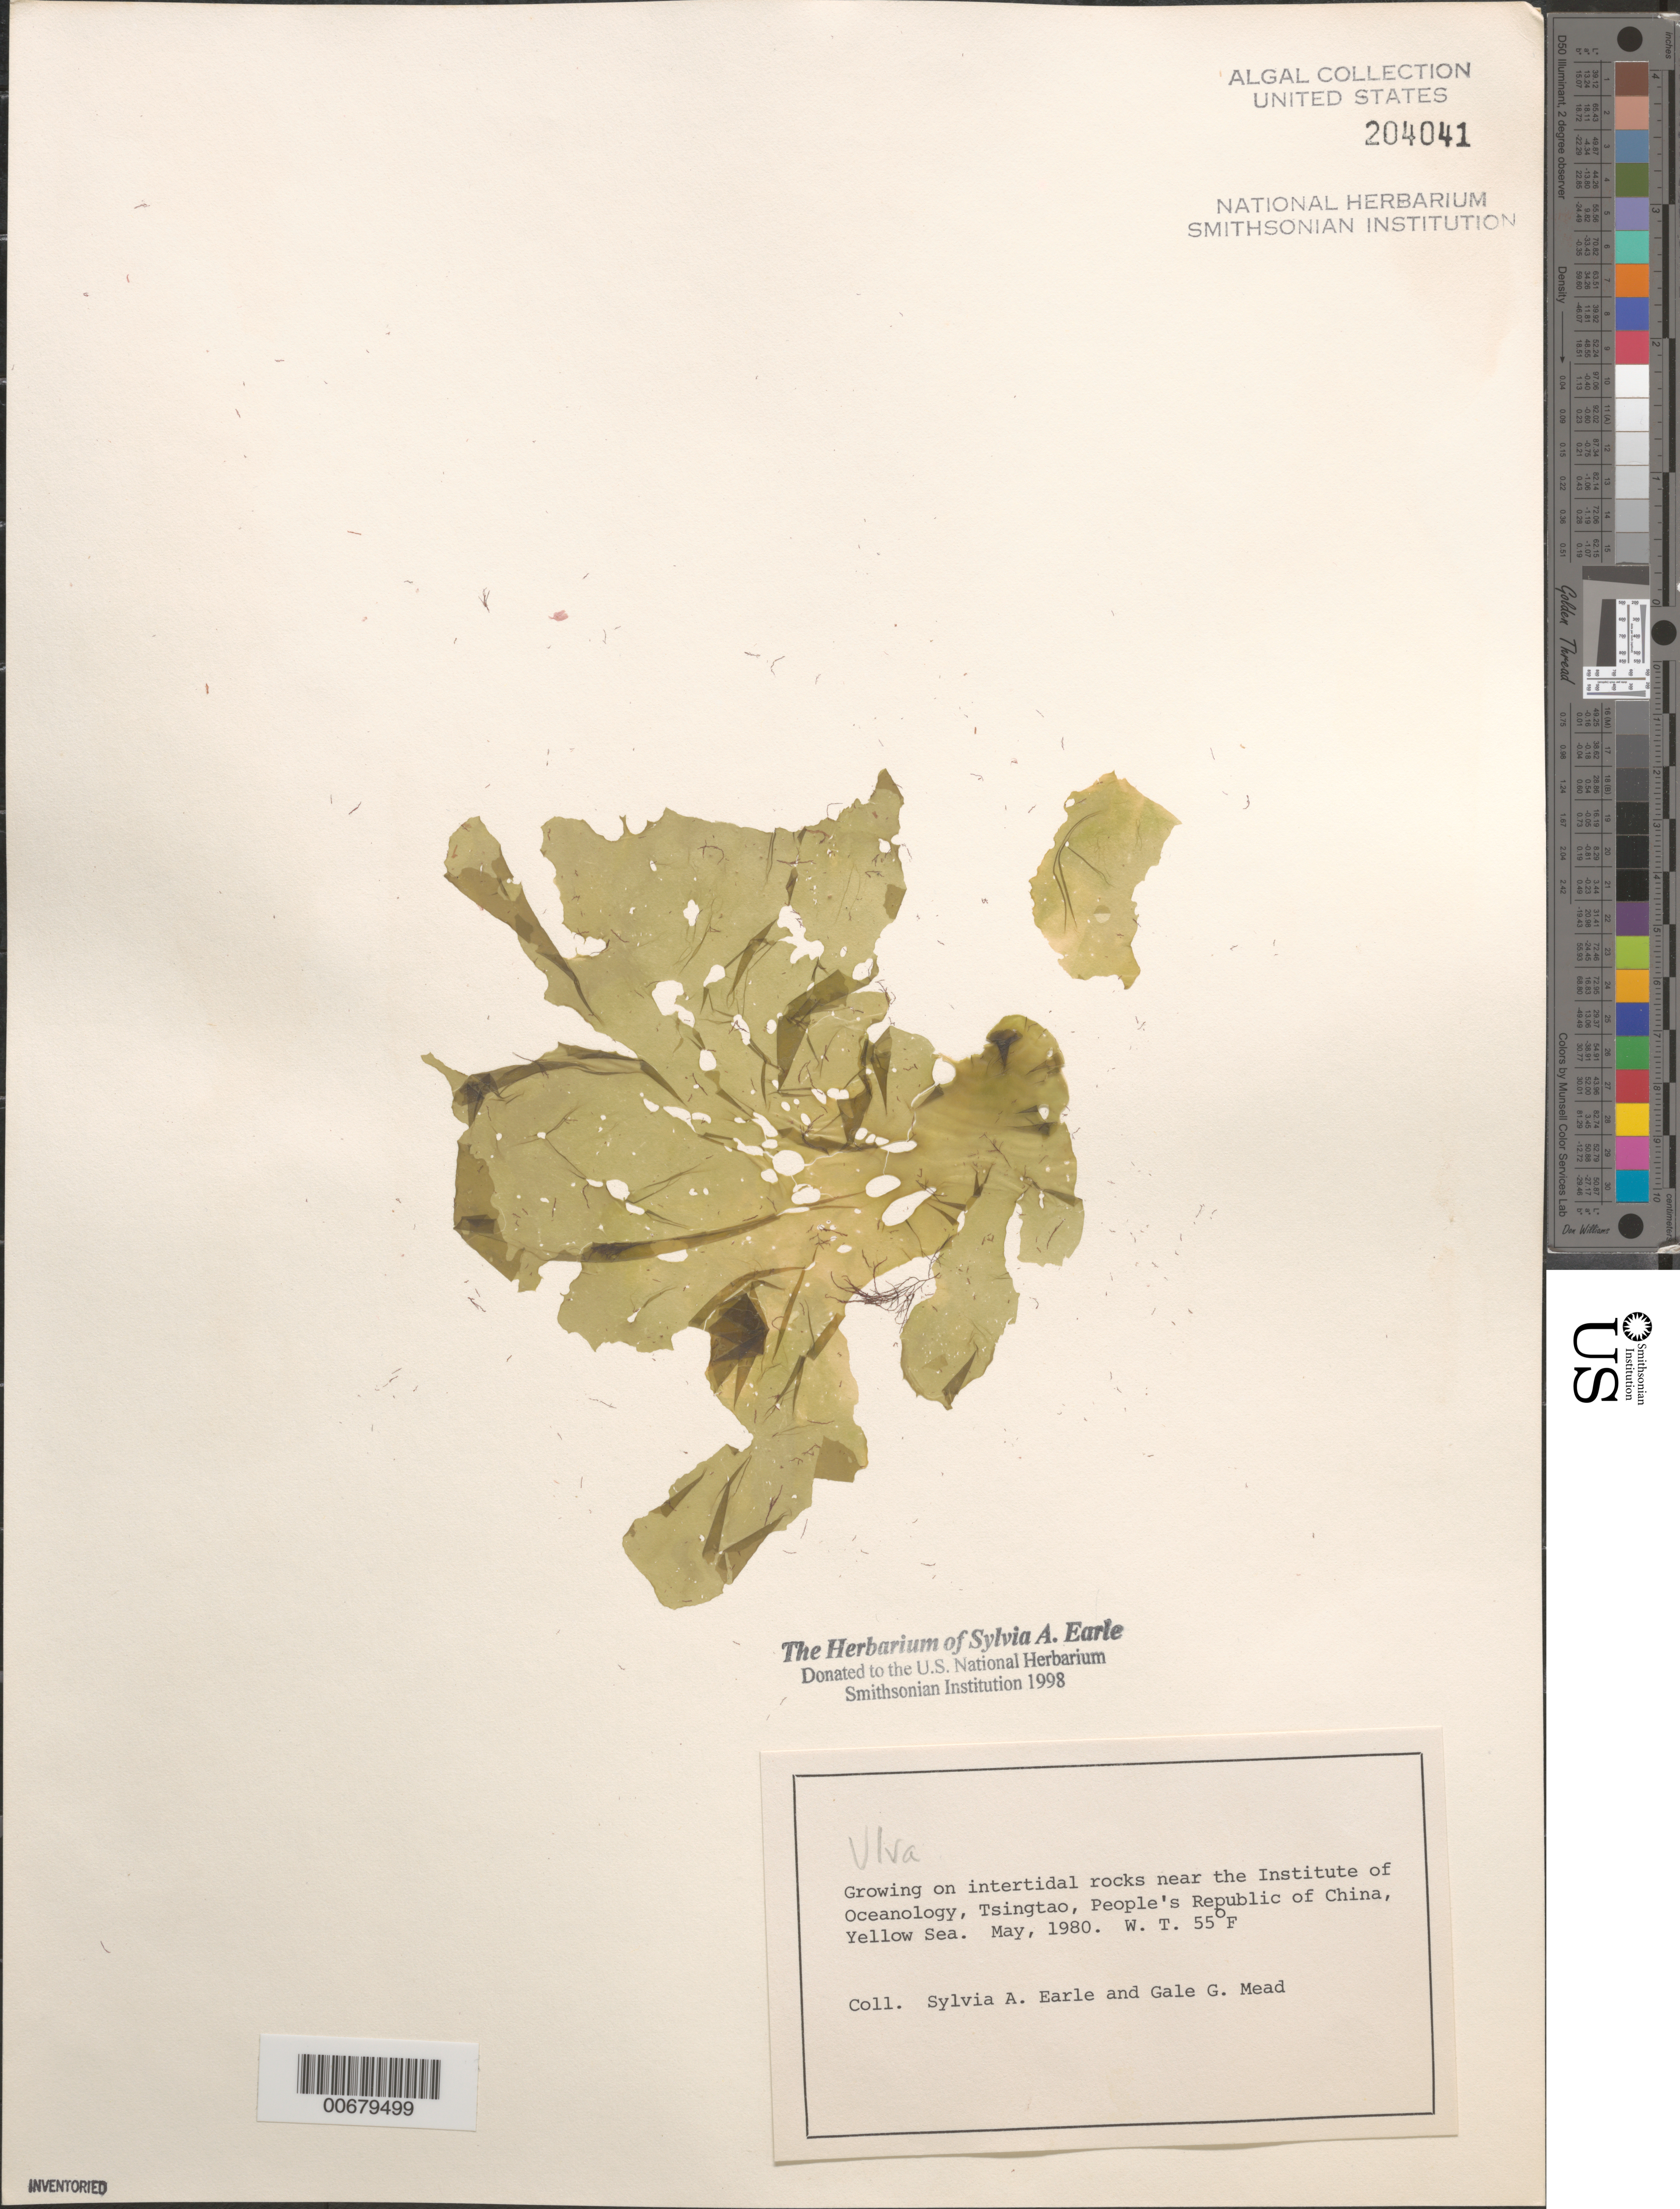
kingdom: Plantae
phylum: Chlorophyta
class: Ulvophyceae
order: Ulvales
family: Ulvaceae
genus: Ulva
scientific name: Ulva sp.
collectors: S. A. Earle & G. Mead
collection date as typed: May 1980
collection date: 1980-05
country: China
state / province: Shandong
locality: Qingdau (Tsingtao), Institute of Oceanology beach, Yellow Sea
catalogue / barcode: US 204041